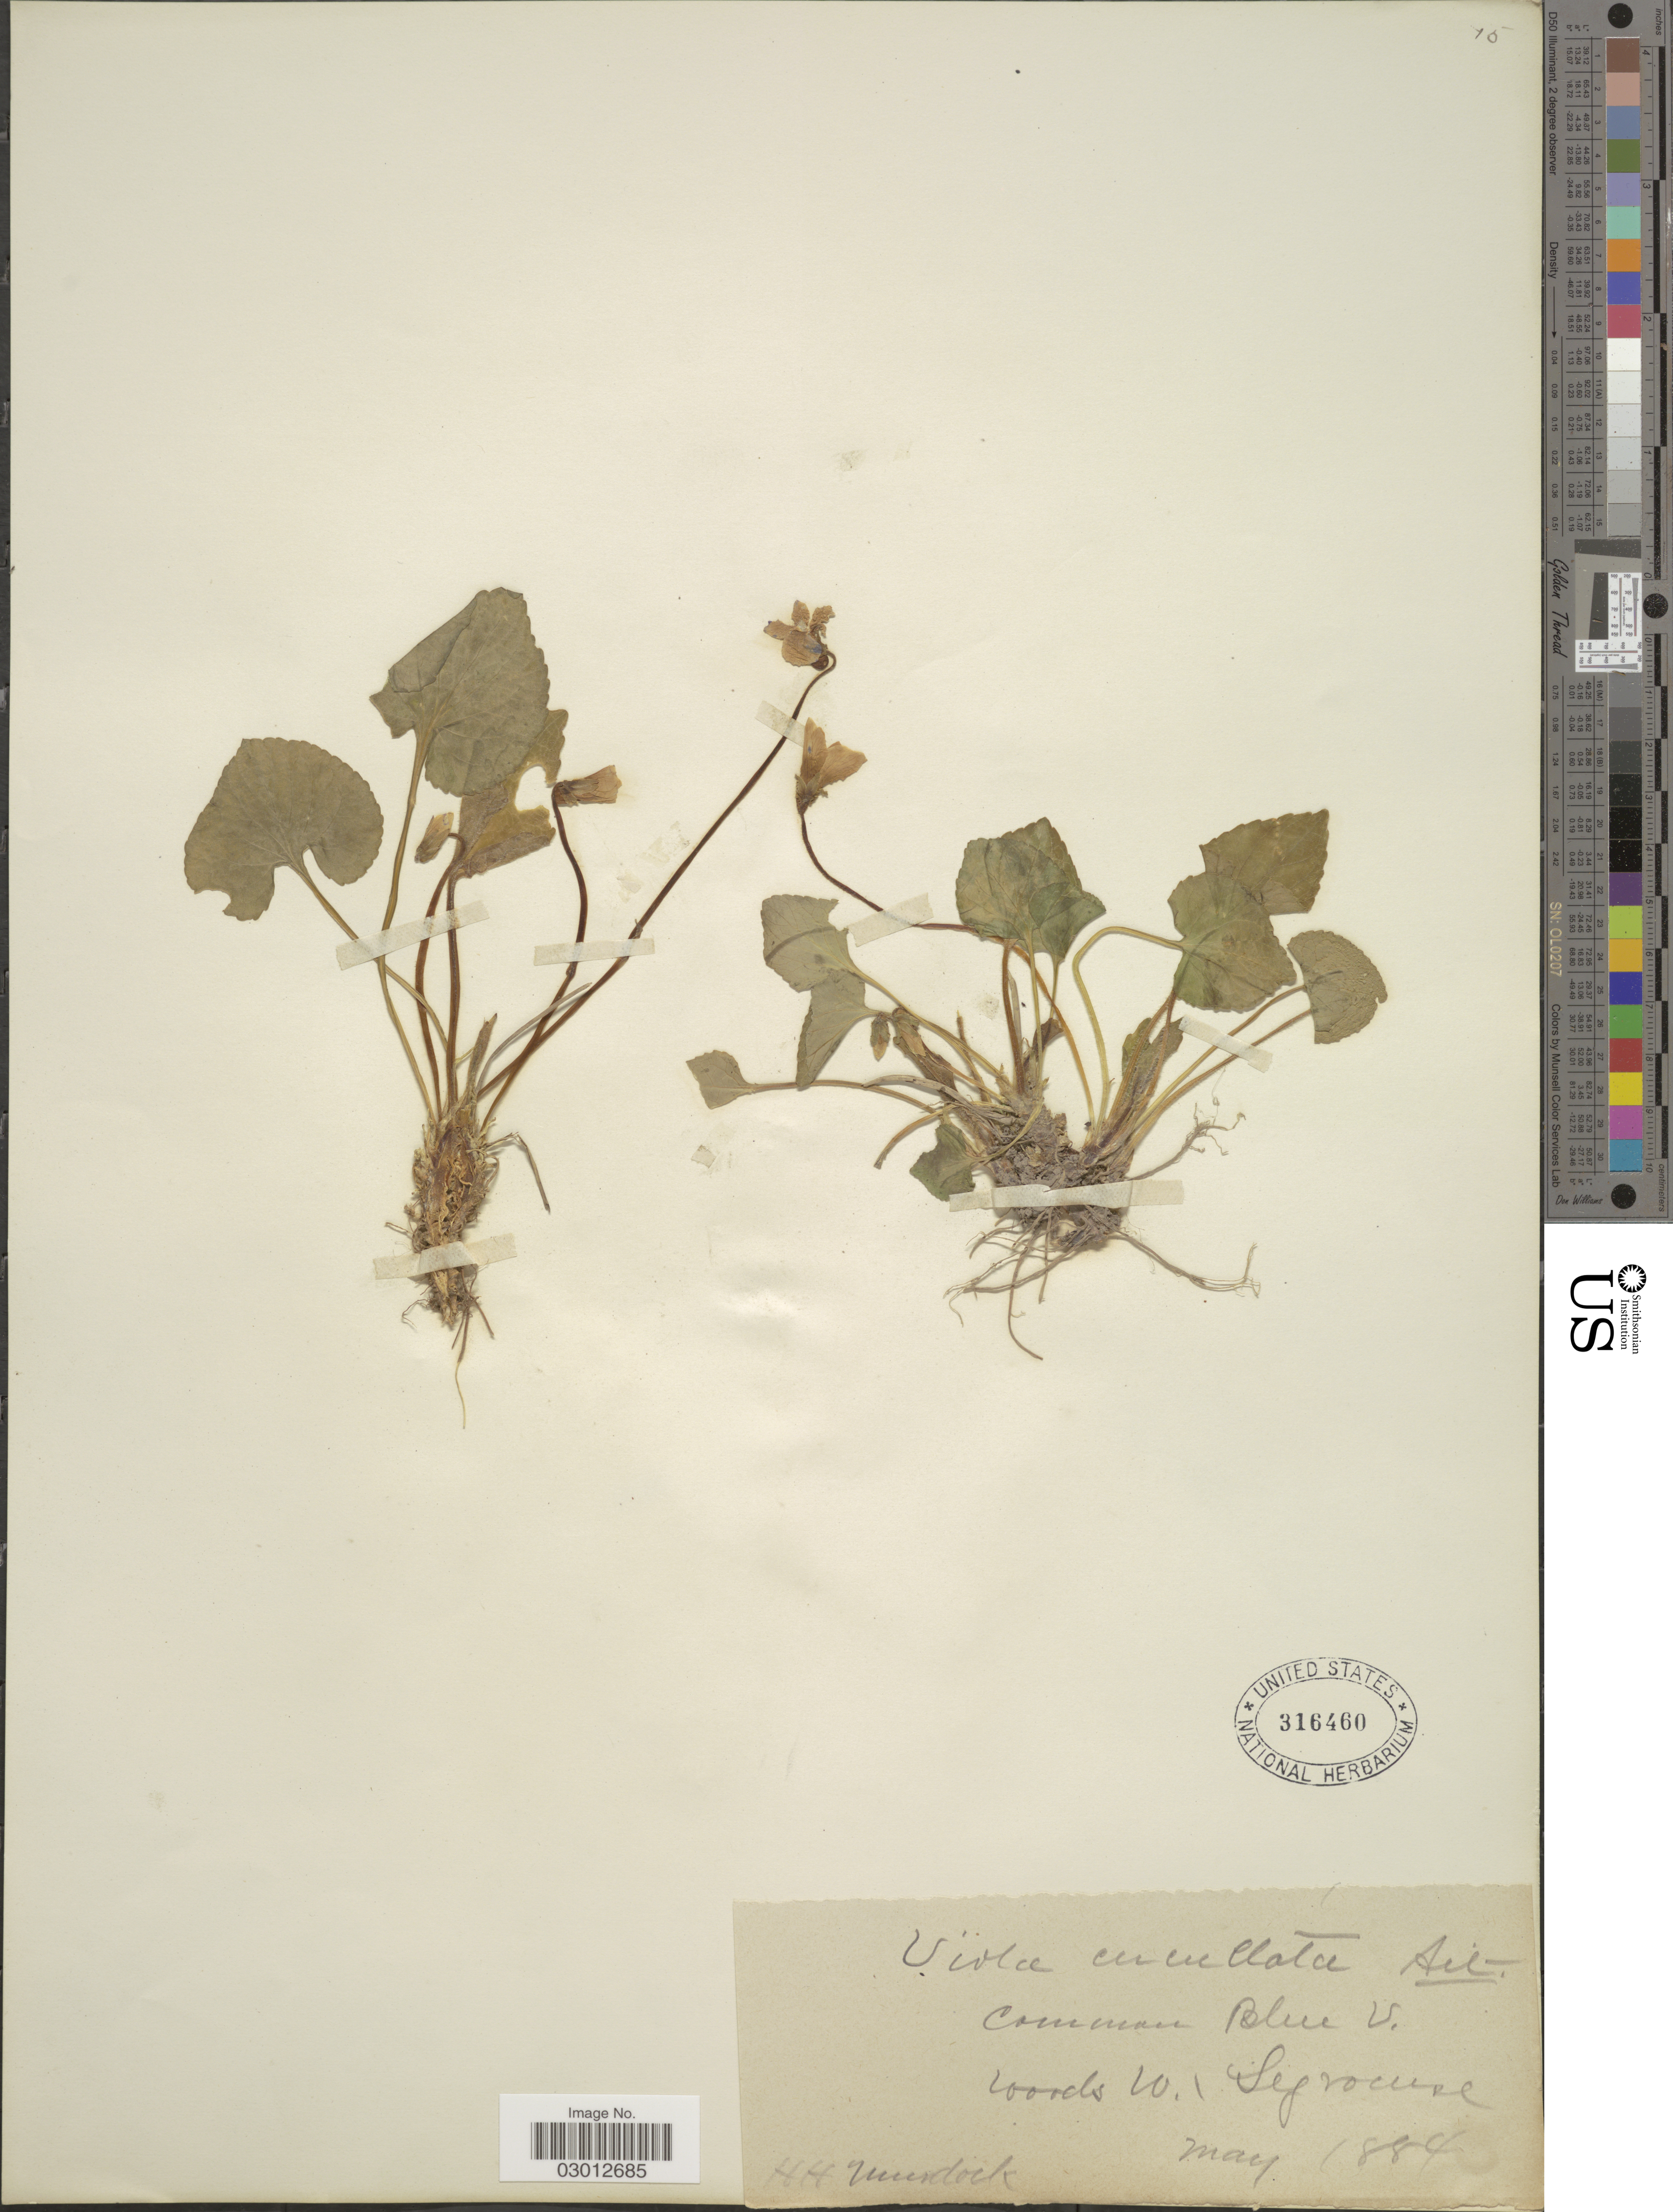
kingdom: Plantae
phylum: Tracheophyta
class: Magnoliopsida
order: Malpighiales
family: Violaceae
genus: Viola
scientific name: Viola papilionacea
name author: Pursh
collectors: H. H. Murdock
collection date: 1884-05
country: United States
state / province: New York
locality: Woods Co., Syracuse.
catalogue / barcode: US 316460